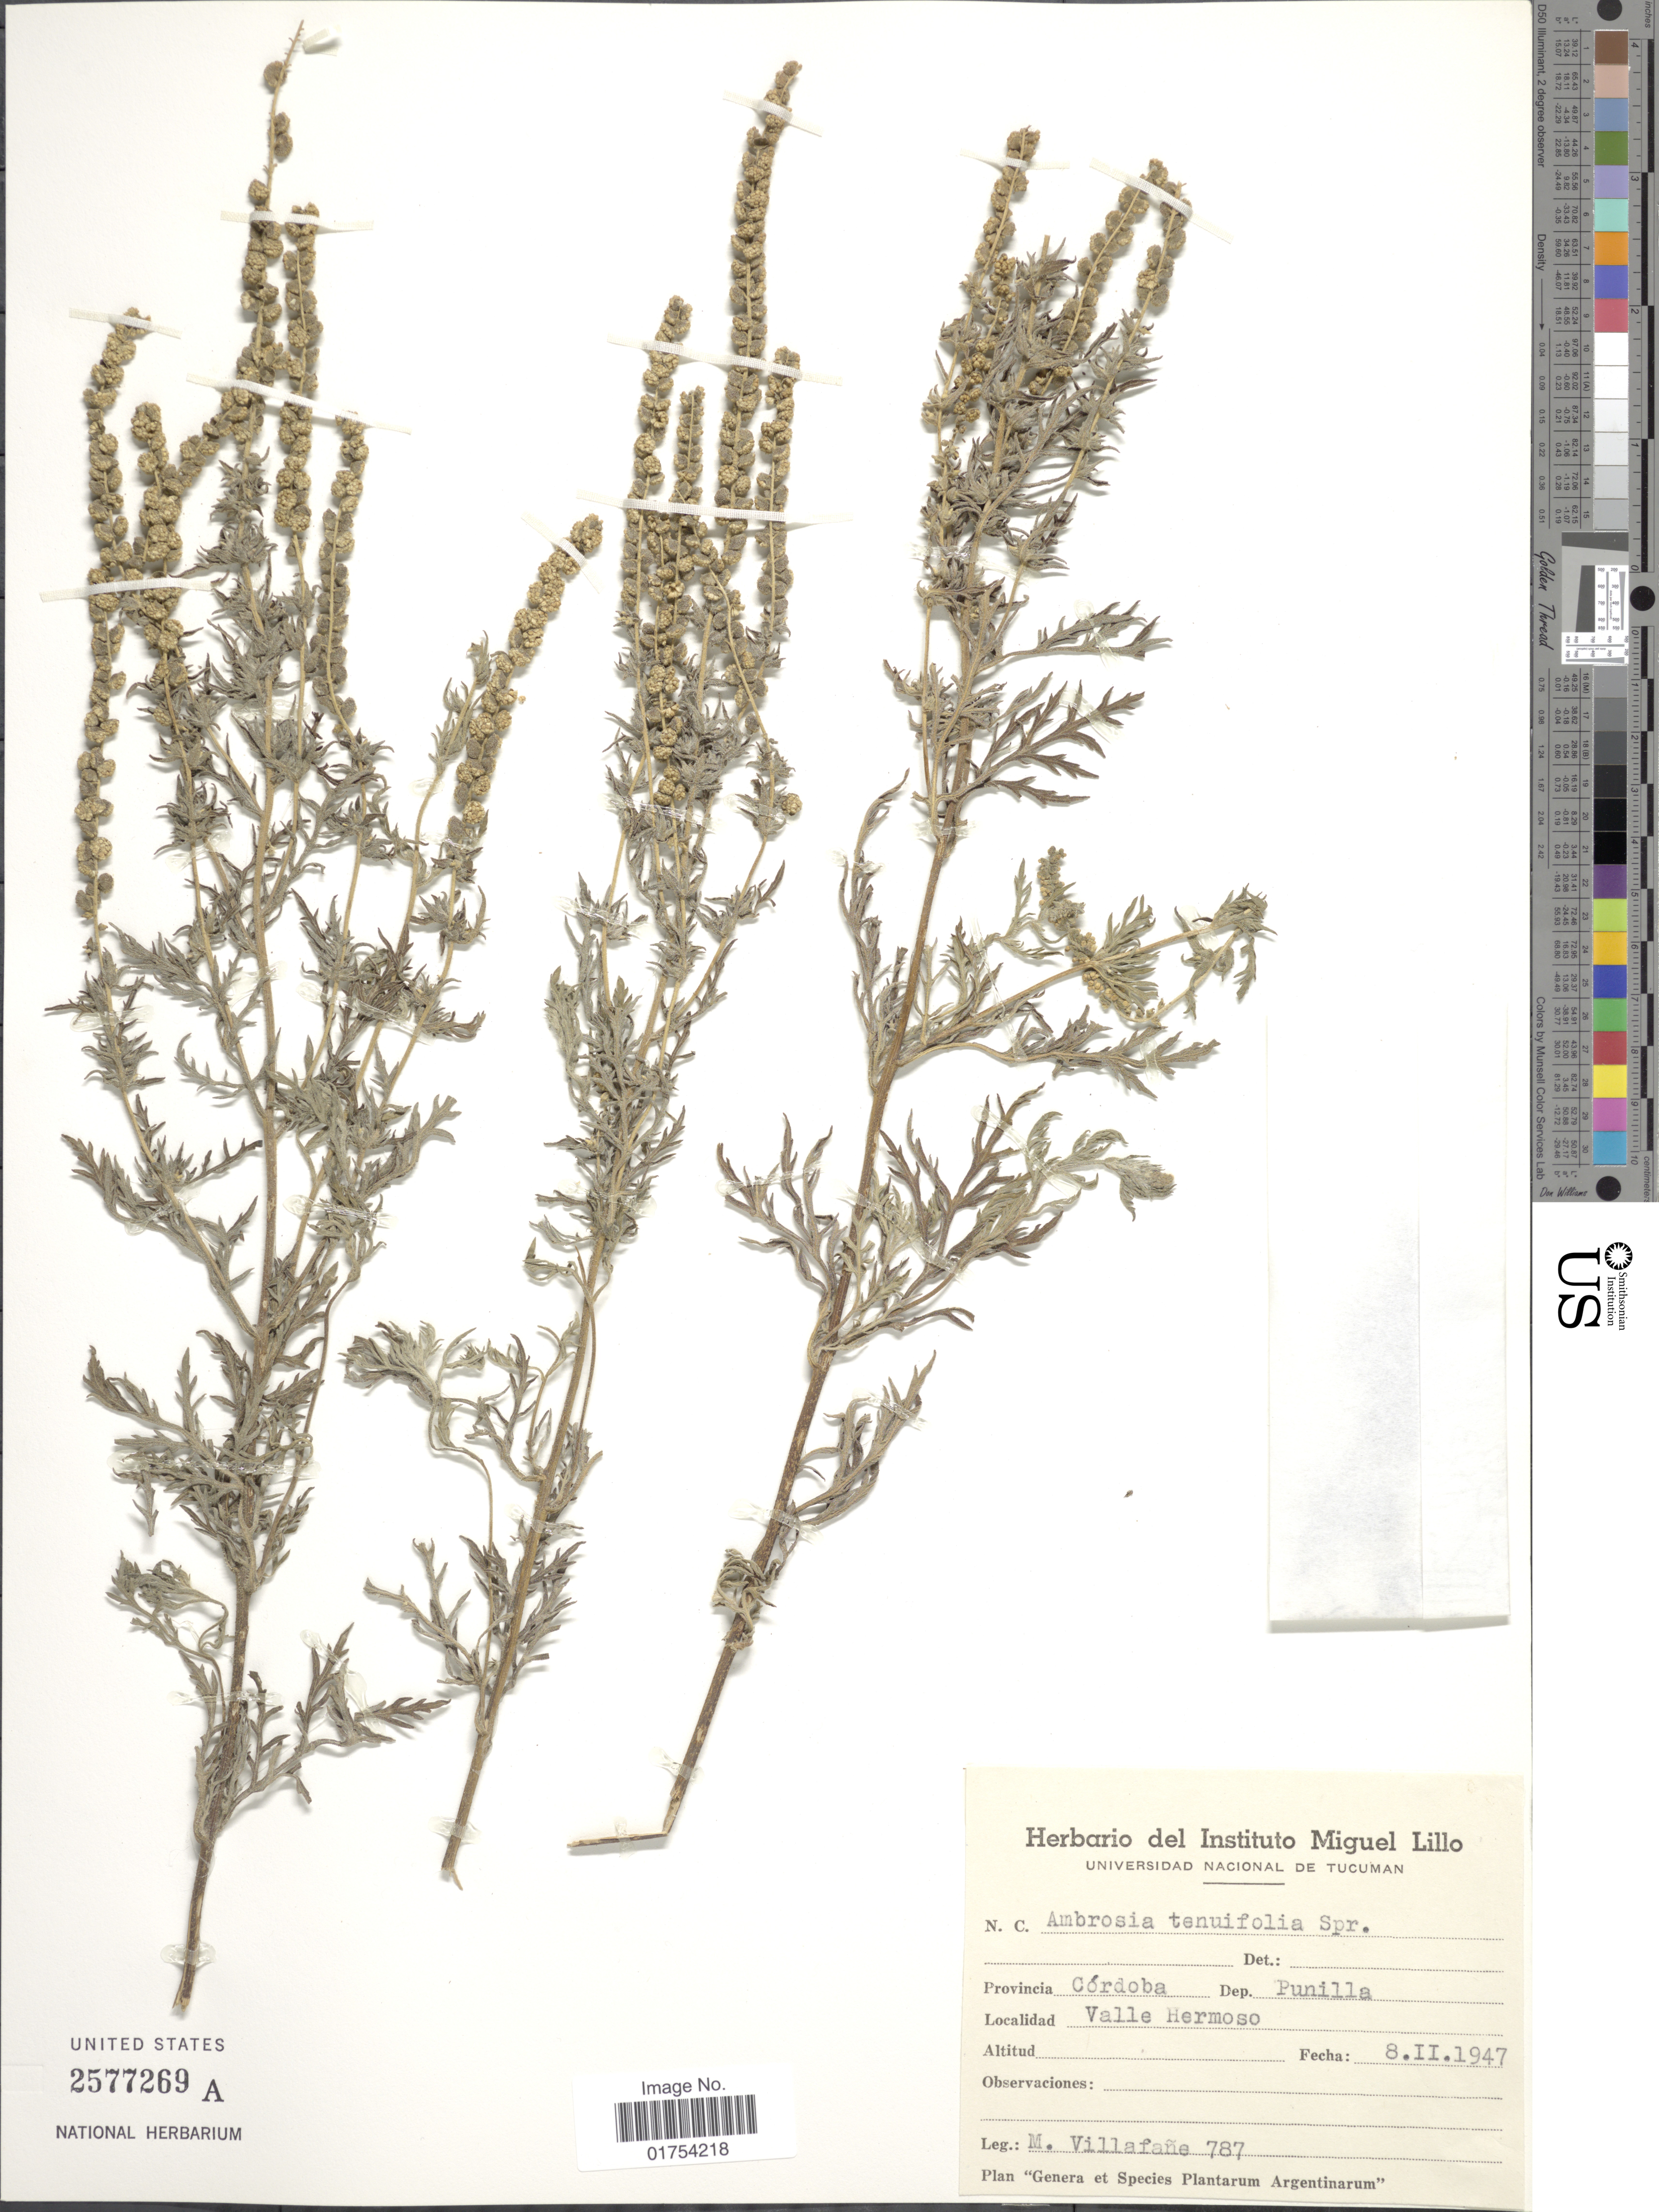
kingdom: Plantae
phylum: Tracheophyta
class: Magnoliopsida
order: Asterales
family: Asteraceae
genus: Ambrosia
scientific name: Ambrosia tenuifolia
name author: Spreng.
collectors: M. Villafane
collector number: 787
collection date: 1947-02-08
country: Argentina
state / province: Cordoba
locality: Dep. Punilla, Valle Hermoso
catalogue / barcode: US 2577269A